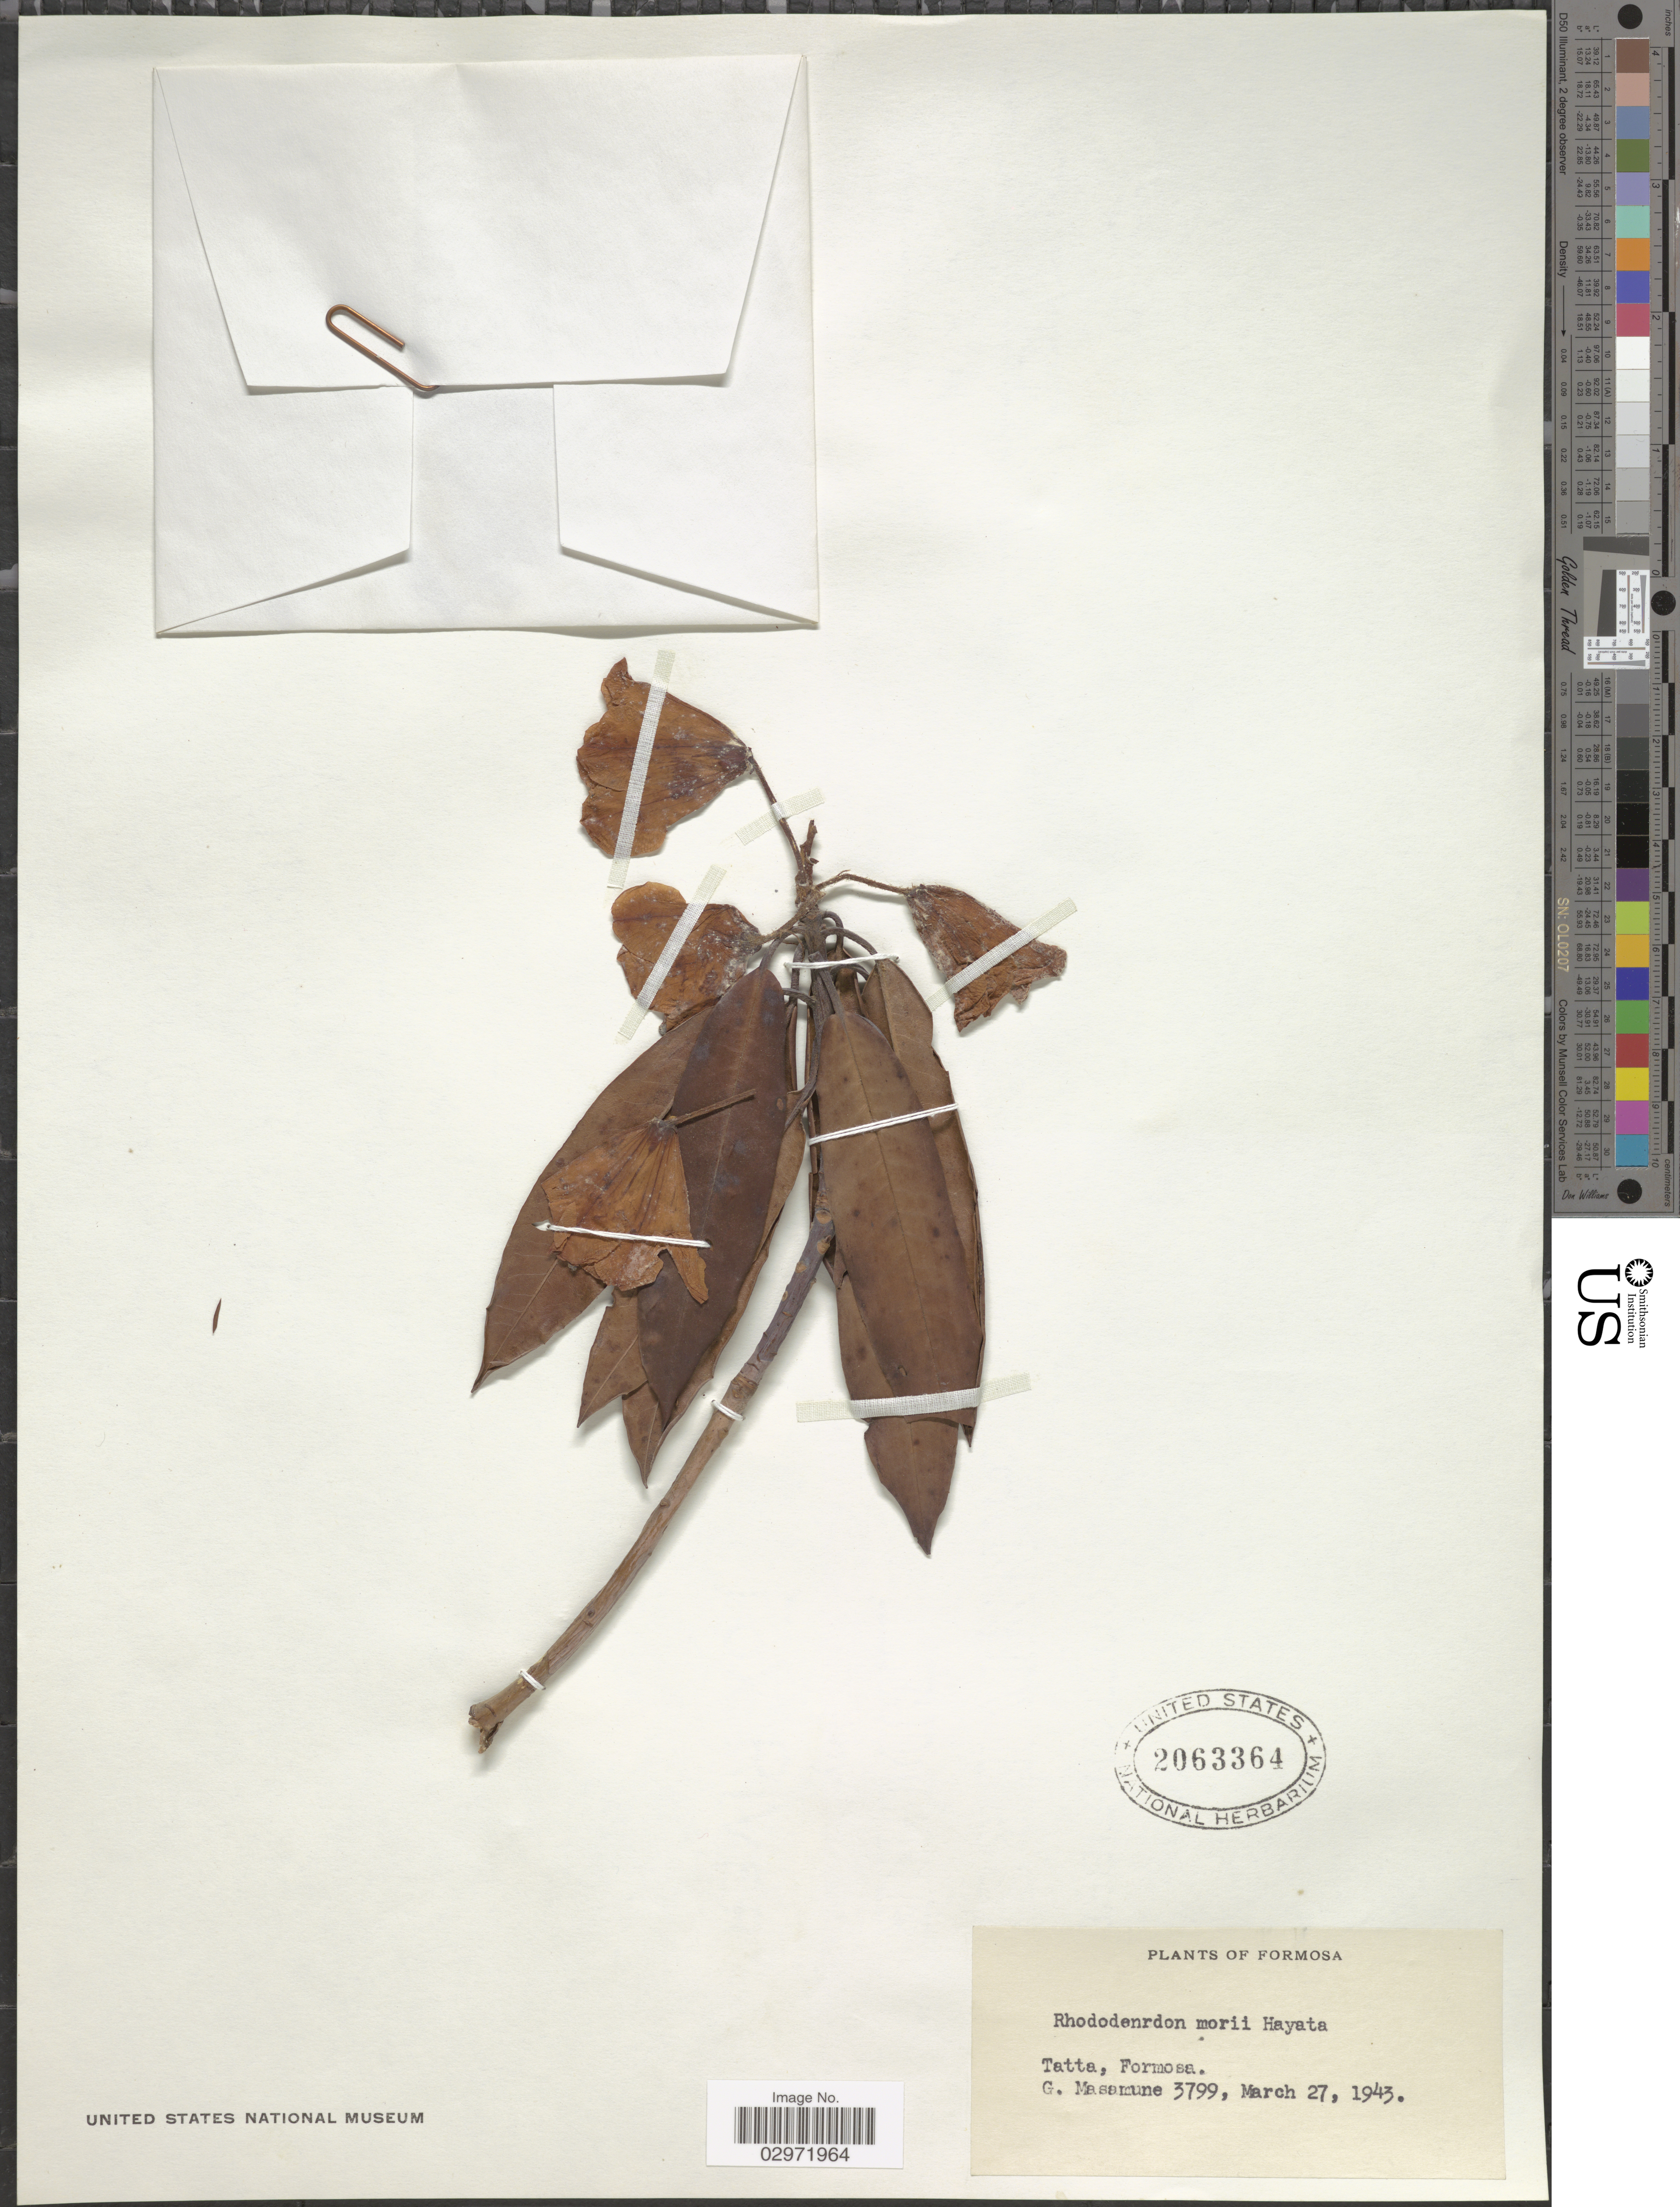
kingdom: Plantae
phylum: Tracheophyta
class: Magnoliopsida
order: Gentianales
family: Rubiaceae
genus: Elaeagia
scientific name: Elaeagia morii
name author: Hayata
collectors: G. Masamune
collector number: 3799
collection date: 1943-03-27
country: Taiwan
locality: Formosa, Tatta.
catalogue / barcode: US 2063364